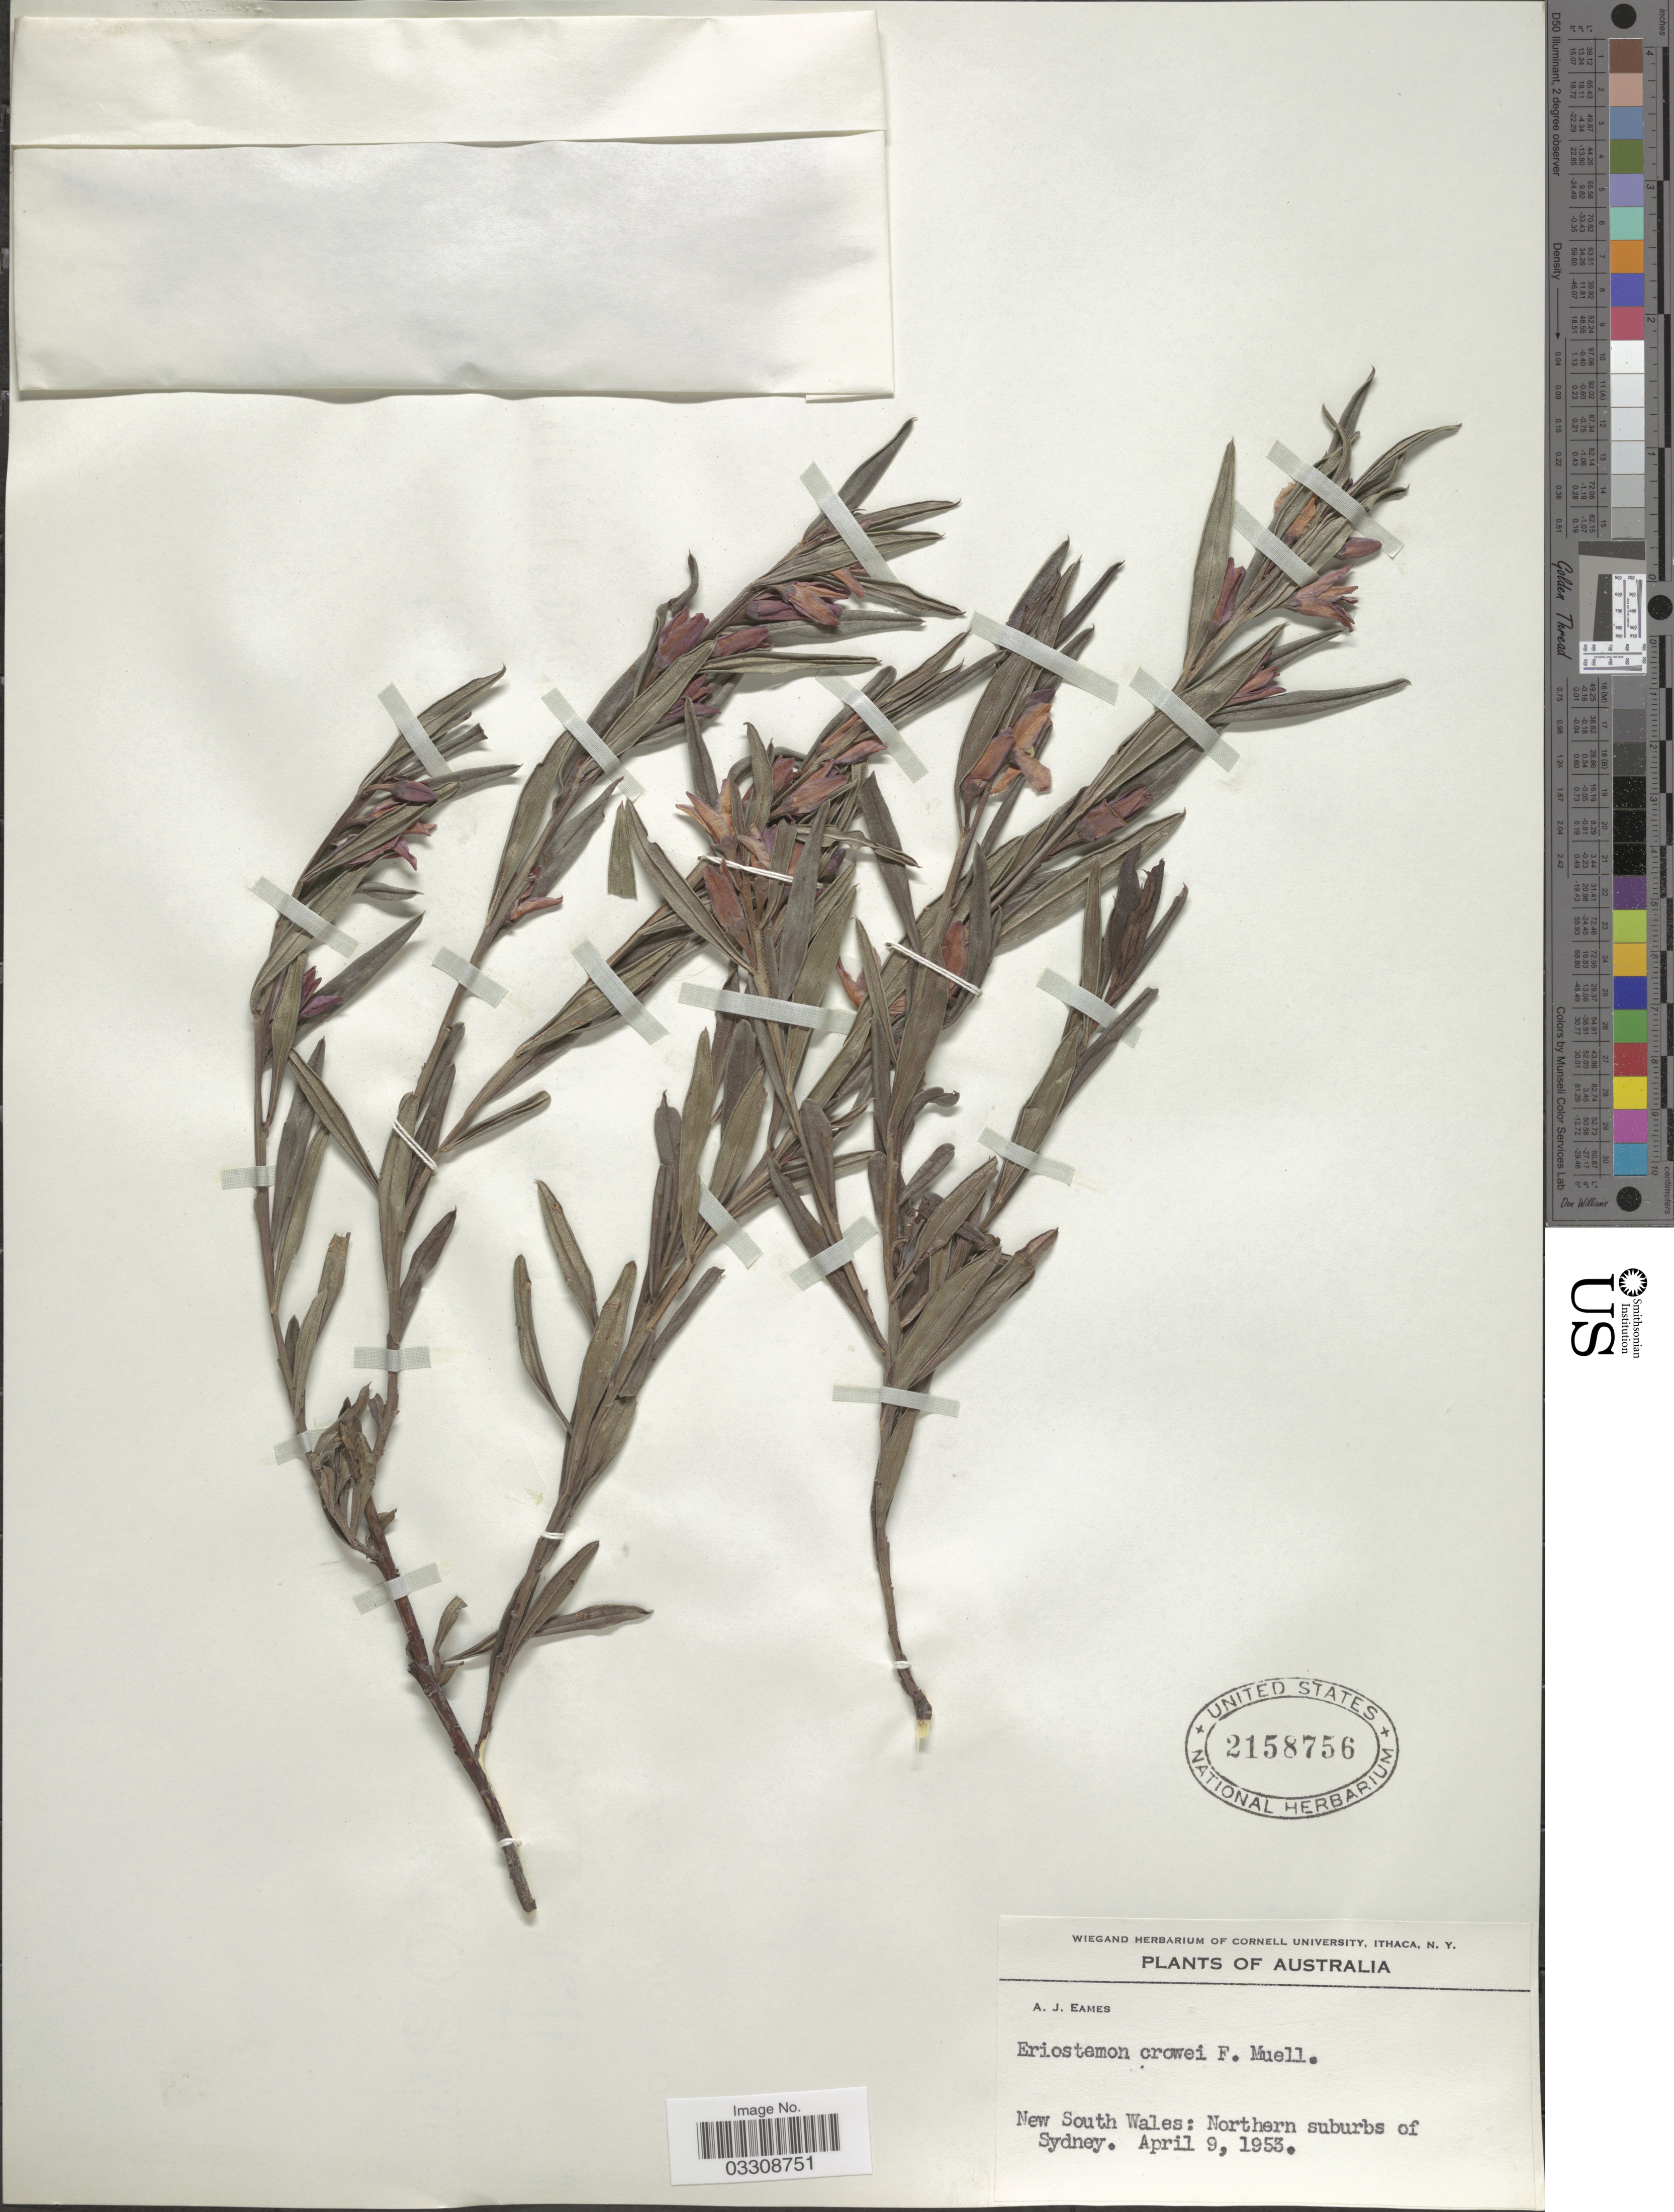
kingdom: Plantae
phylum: Tracheophyta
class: Magnoliopsida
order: Sapindales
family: Rutaceae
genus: Crowea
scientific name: Crowea exalata subsp. exalata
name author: F. Muell.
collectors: A. J. Eames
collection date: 1953-04-09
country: Australia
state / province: New South Wales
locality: Northern suburbs of Sydney.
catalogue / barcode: US 2158756